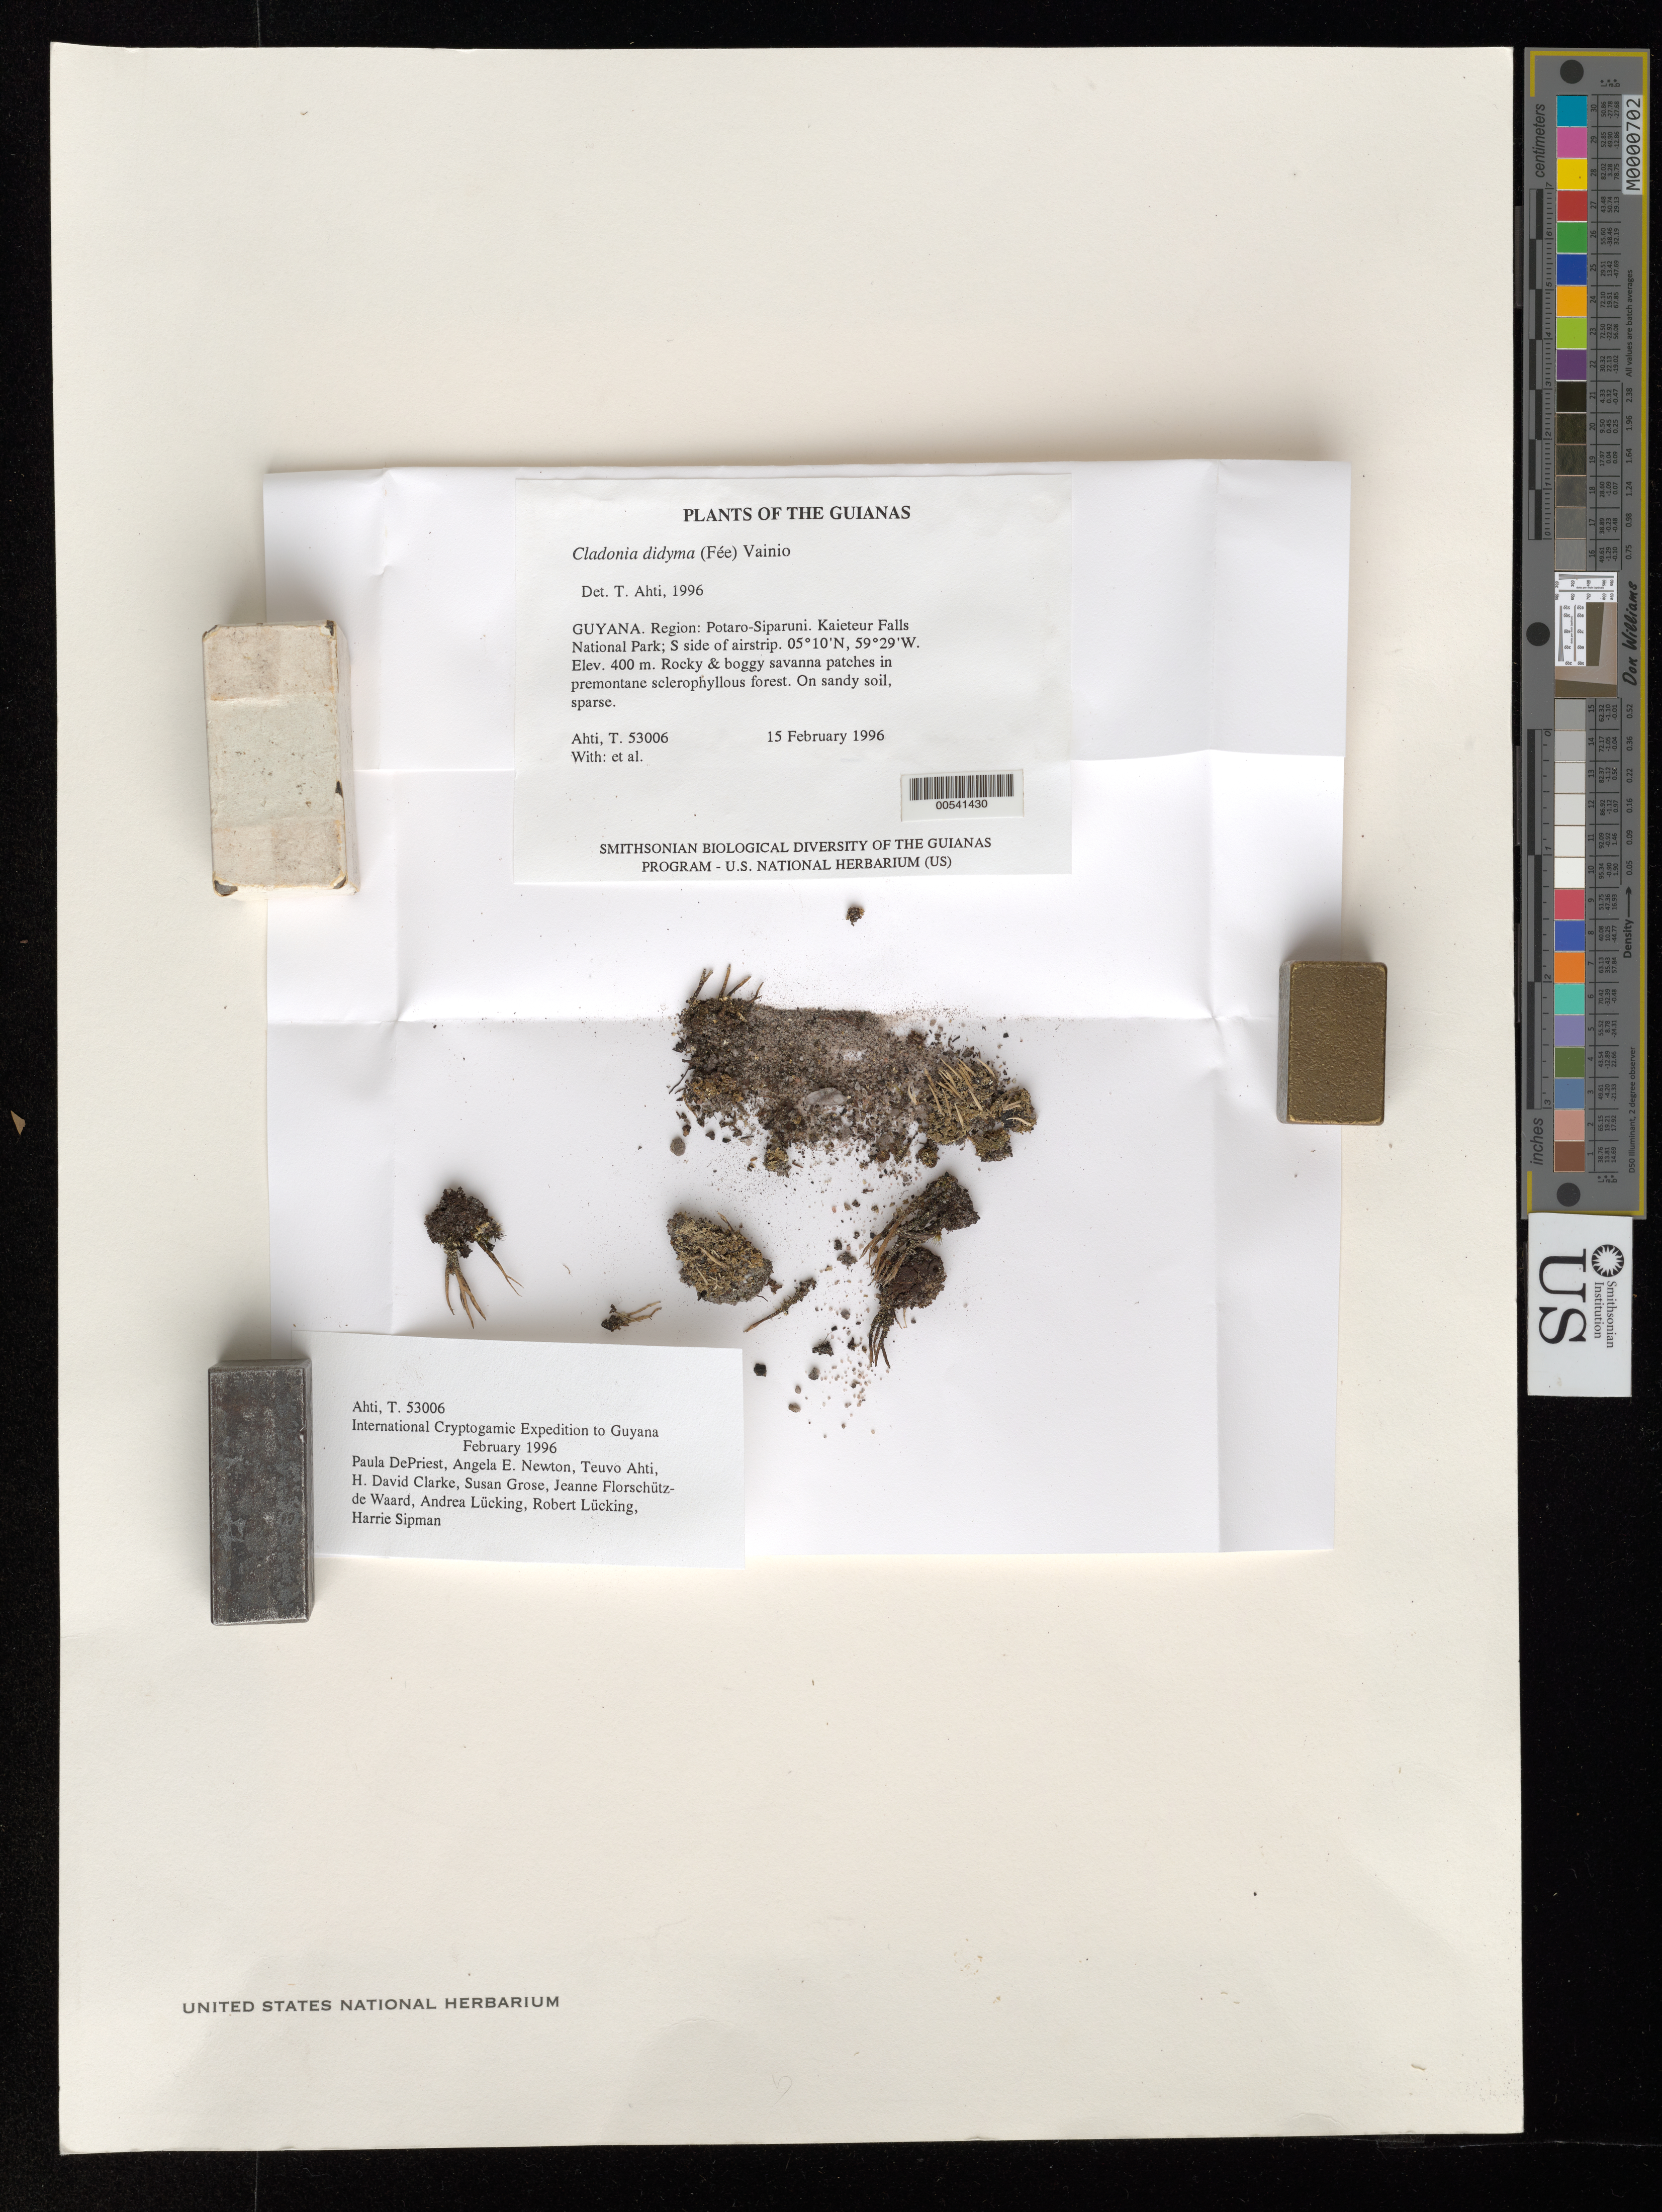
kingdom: Fungi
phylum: Ascomycota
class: Lecanoromycetes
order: Lecanorales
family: Cladoniaceae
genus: Cladonia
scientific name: Cladonia didyma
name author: (Fée) Vain.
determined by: Ahti, Teuvo T.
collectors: T. T. Ahti et al.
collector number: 53006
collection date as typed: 15 February 1996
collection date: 1996-02-15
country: Guyana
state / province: Potaro-Siparuni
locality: Kaieteur Falls National Park; S side of airstrip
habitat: Rocky & boggy savanna patches in premontane sclerophyllous forest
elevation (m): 400